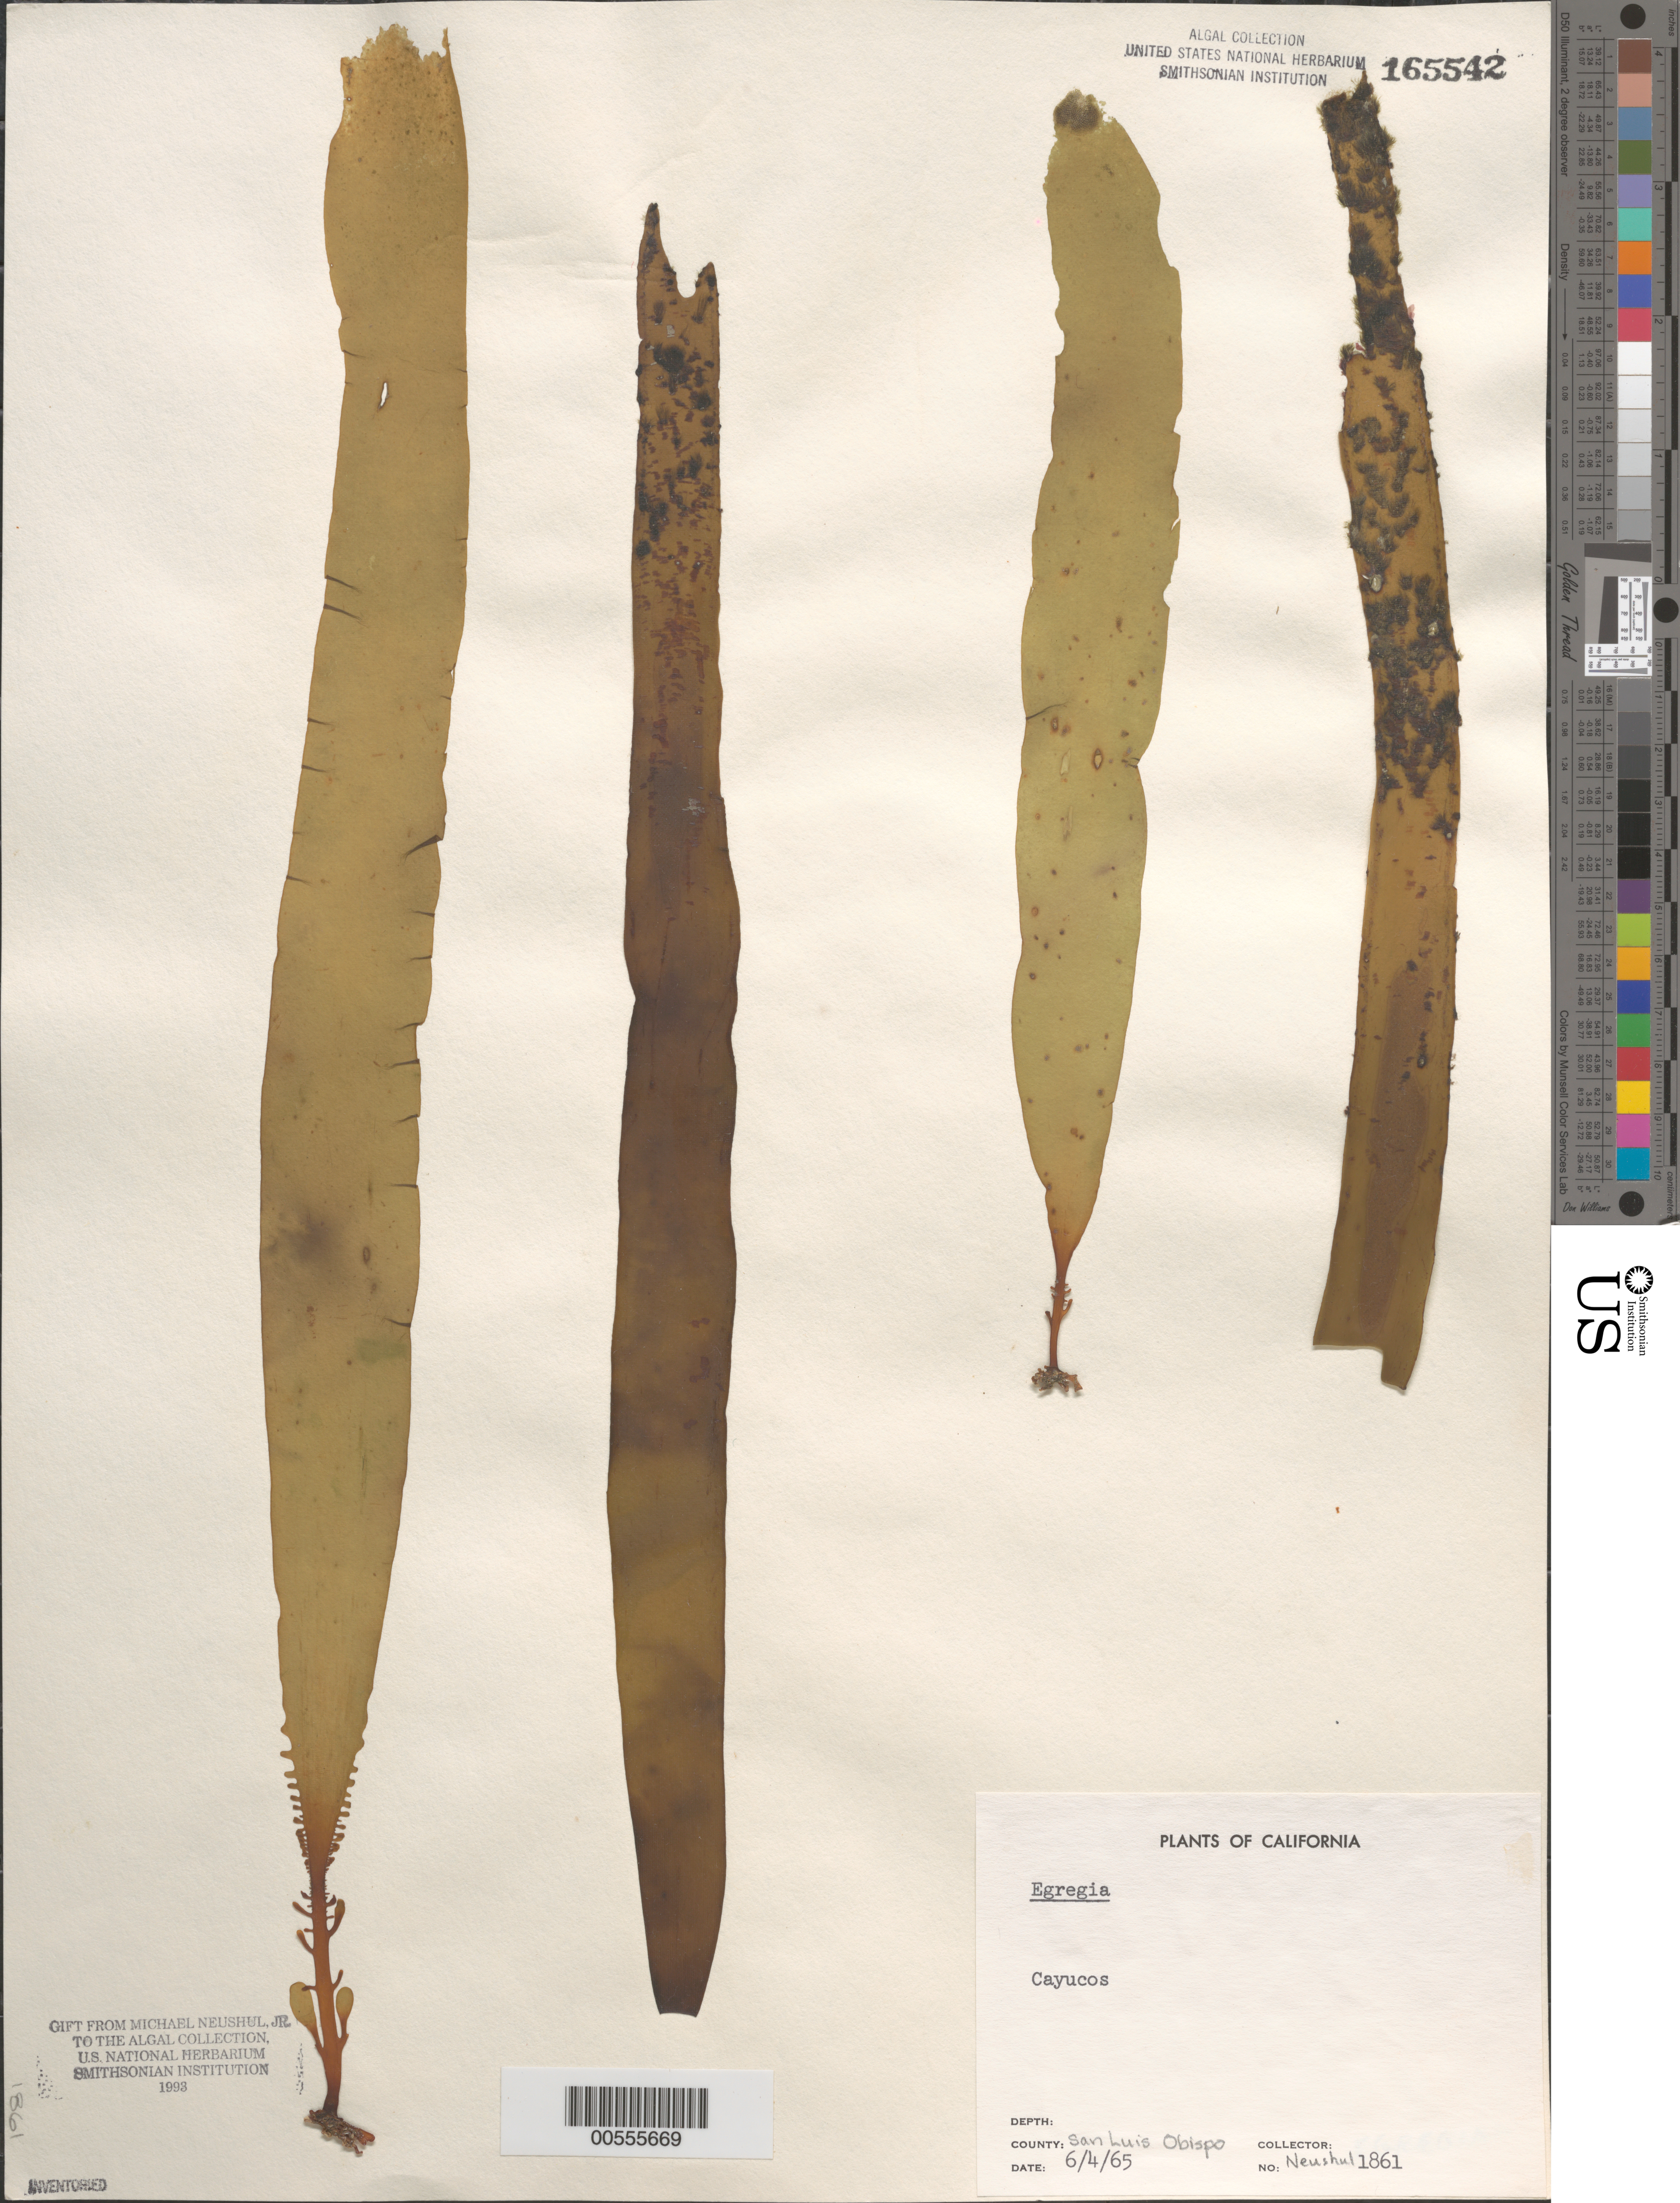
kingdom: Chromista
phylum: Ochrophyta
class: Phaeophyceae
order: Laminariales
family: Lessoniaceae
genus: Egregia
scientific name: Egregia sp.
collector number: Neushul 1861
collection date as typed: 04 Jun 1965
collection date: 1965-06-04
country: United States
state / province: California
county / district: San Luis Obispo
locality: Cayucos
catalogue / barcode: US 165542